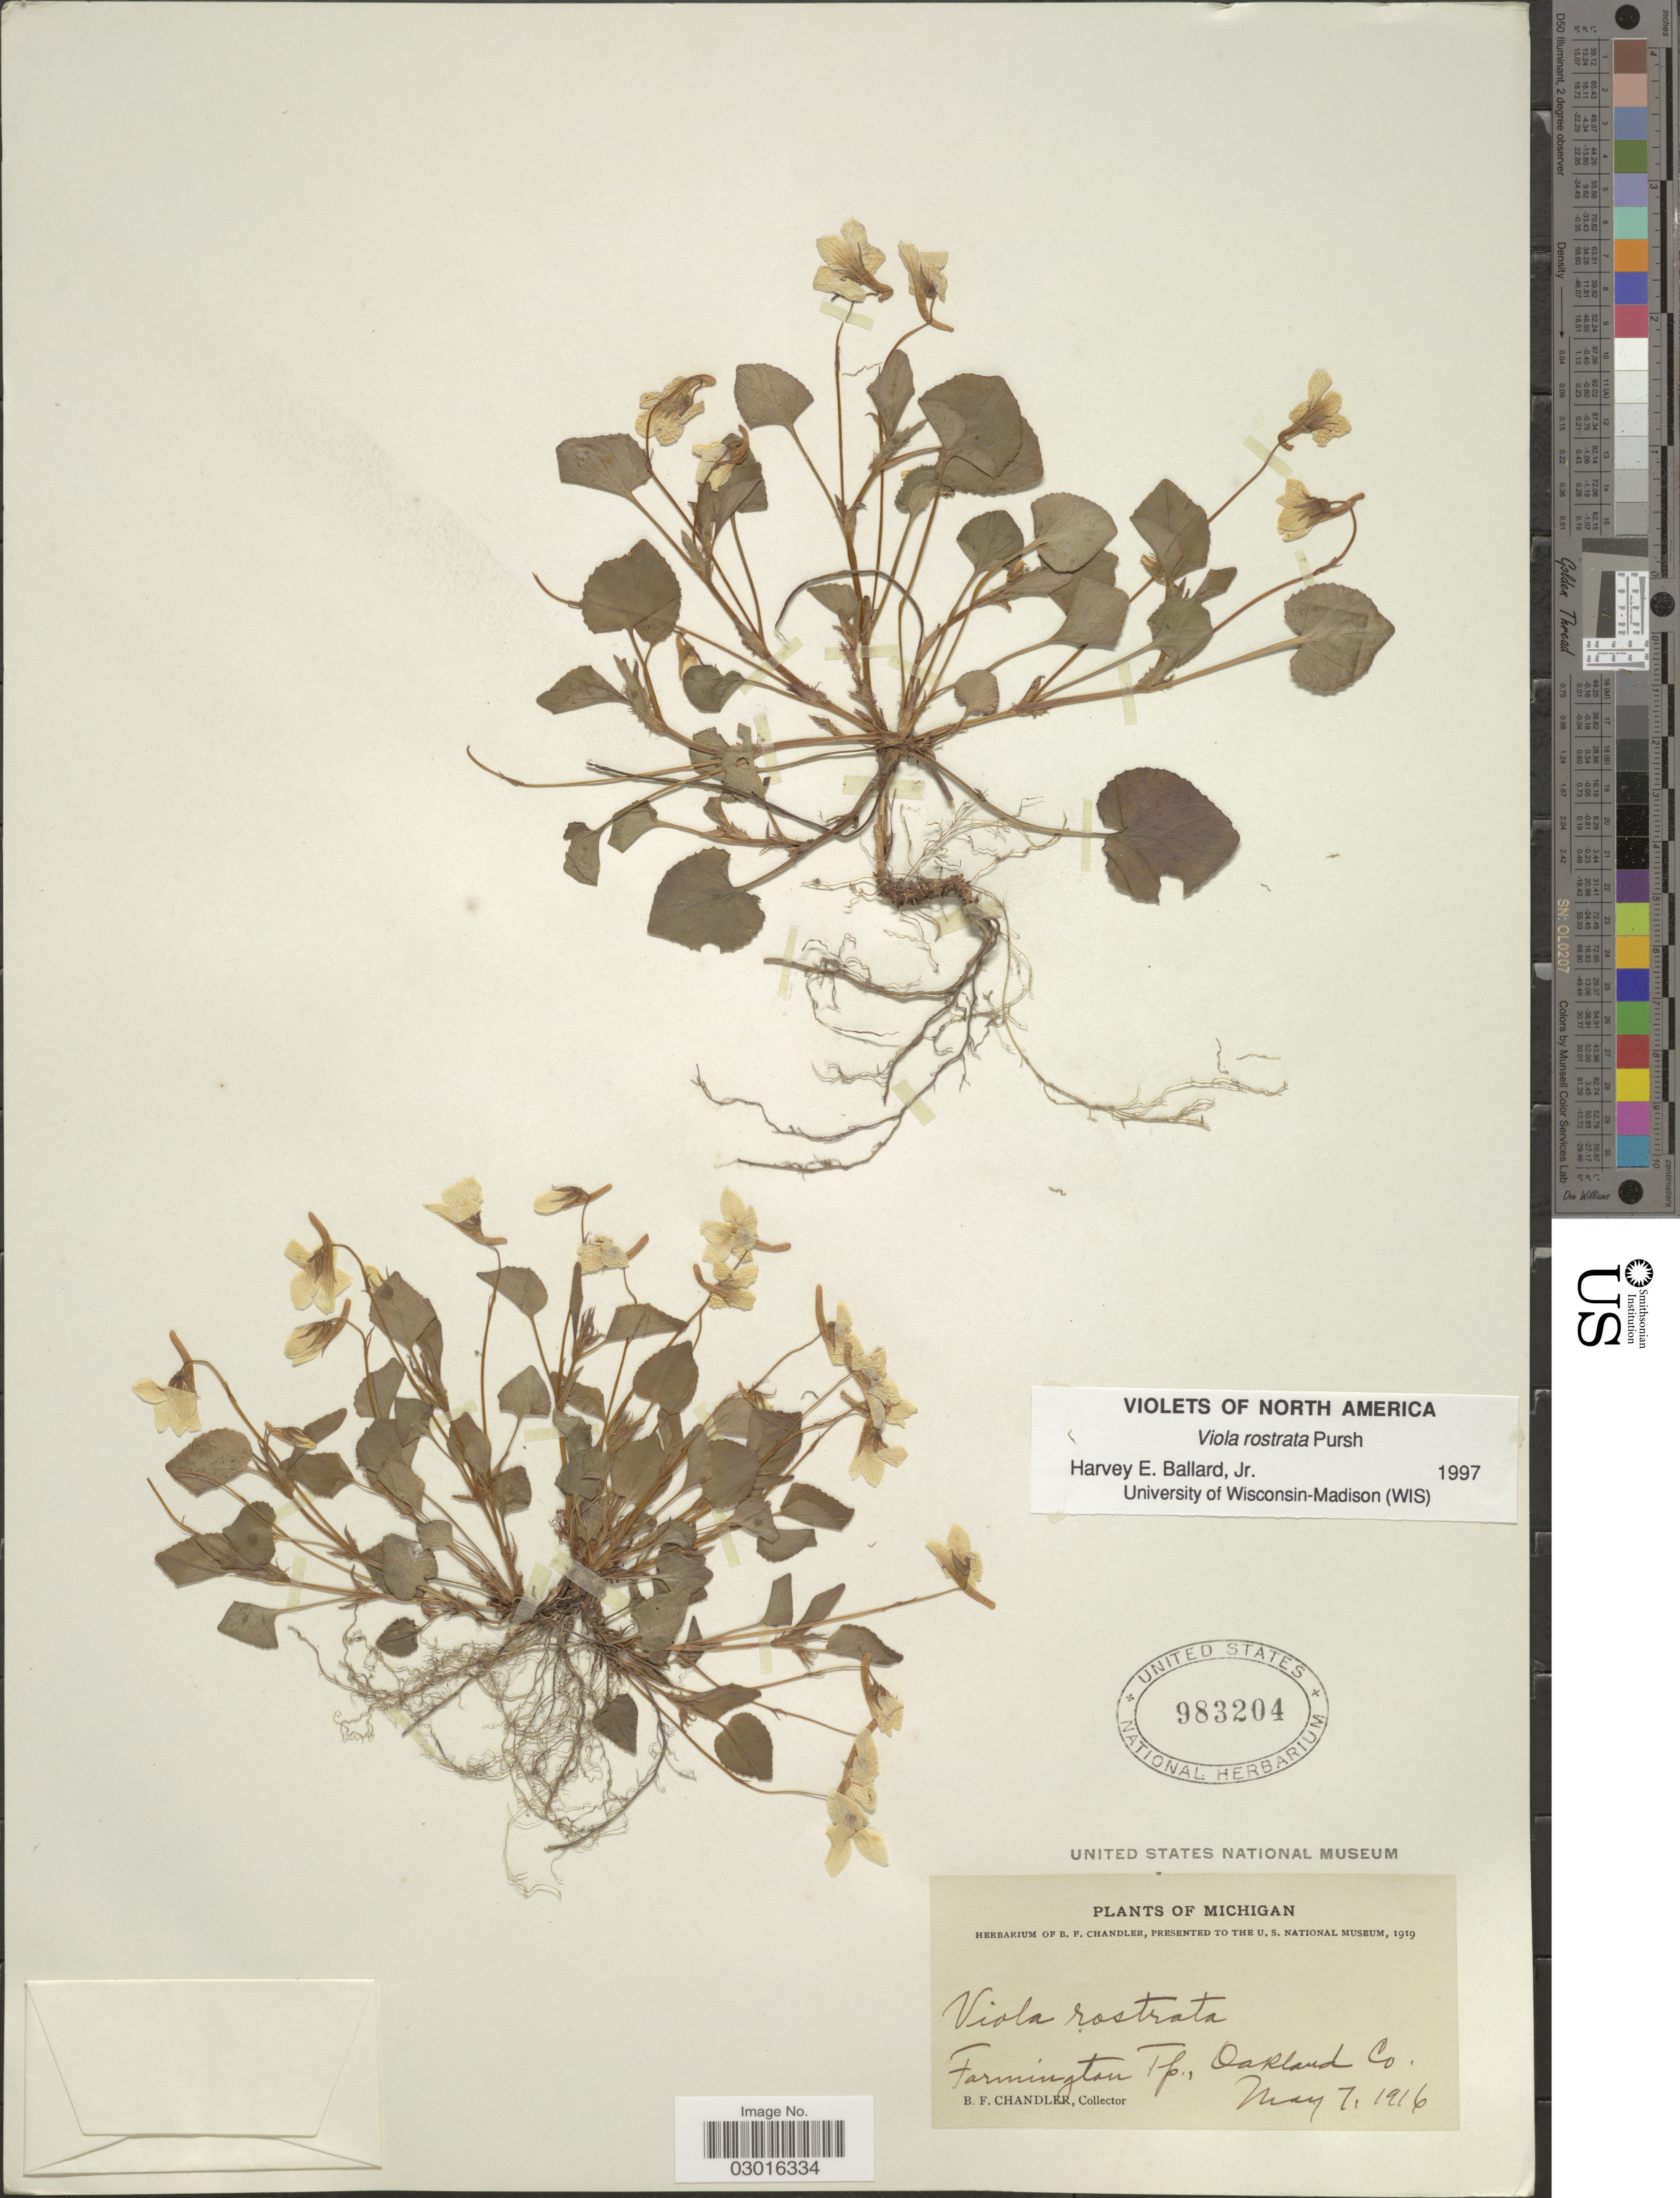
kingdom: Plantae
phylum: Tracheophyta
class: Magnoliopsida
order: Malpighiales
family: Violaceae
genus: Viola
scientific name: Viola rostrata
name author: Pursh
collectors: B. F. Chandler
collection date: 1916-05-07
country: United States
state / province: Michigan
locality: Farmington Tp., Oakland Co.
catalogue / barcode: US 983204